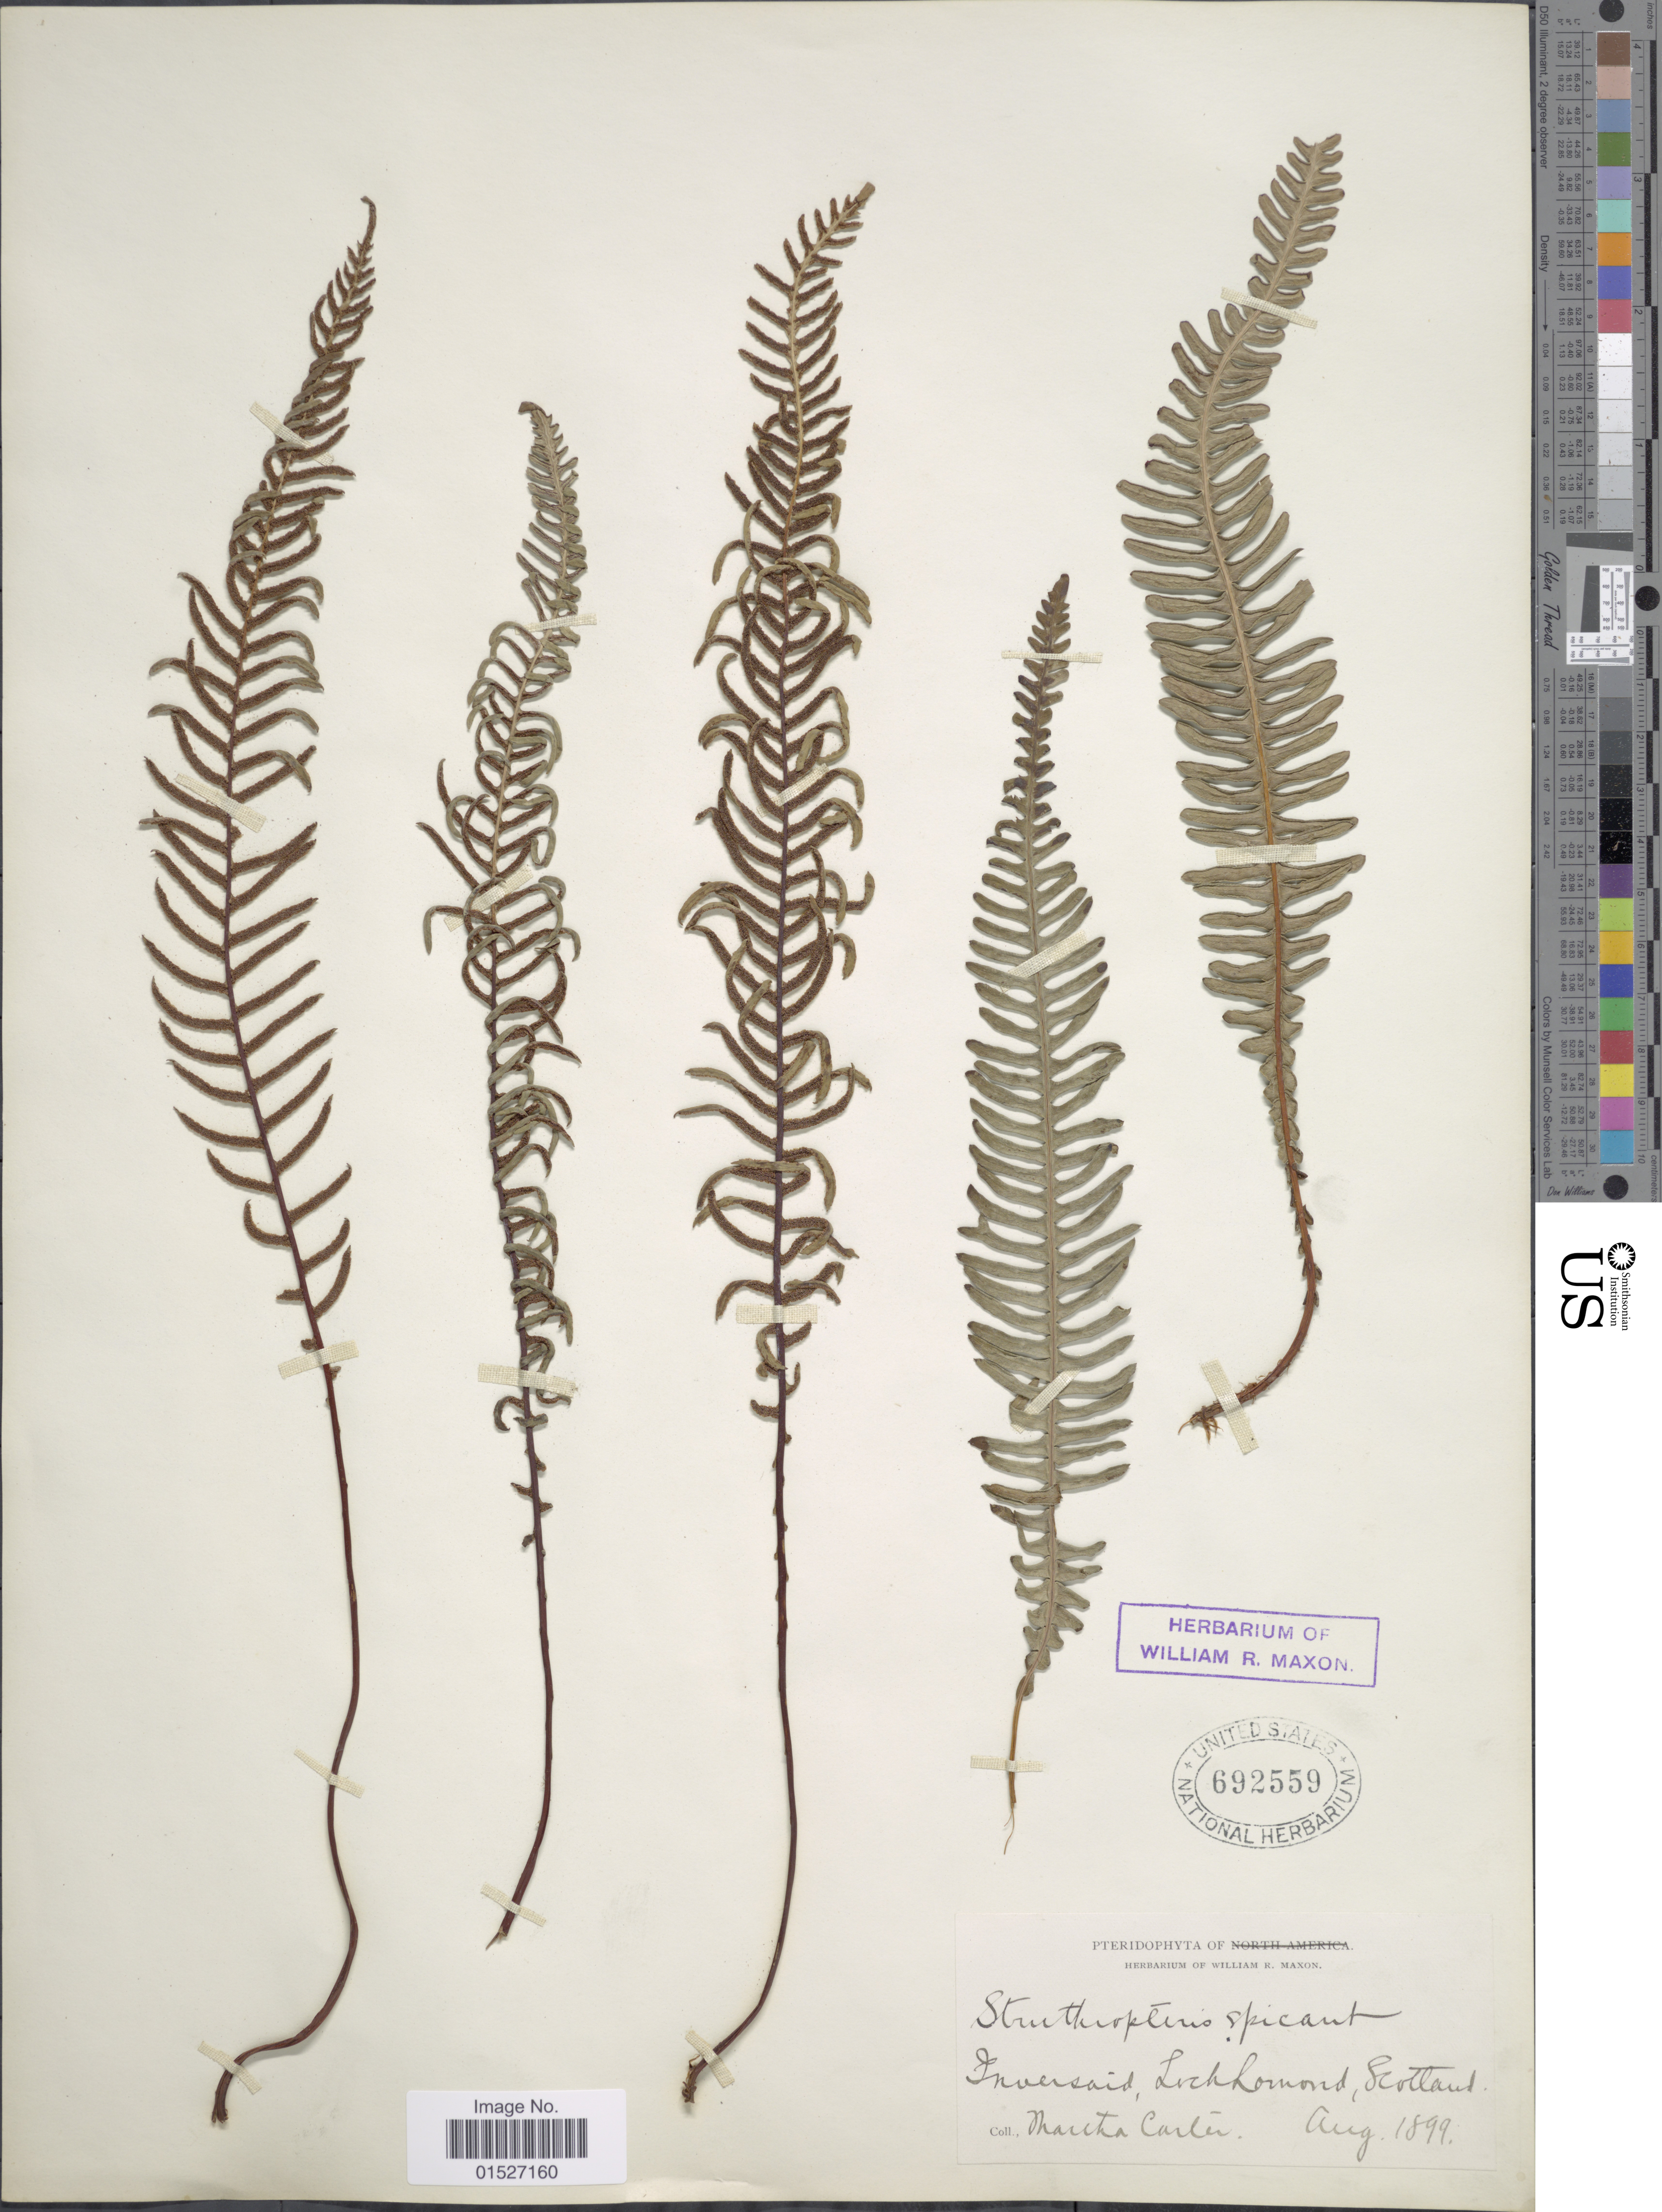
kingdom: Plantae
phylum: Tracheophyta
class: Polypodiopsida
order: Polypodiales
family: Blechnaceae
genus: Blechnum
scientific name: Blechnum spicant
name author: (L.) Sm.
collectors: M. Carter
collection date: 1899-08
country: United Kingdom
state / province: Scotland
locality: Inversnaid Loch Lomond.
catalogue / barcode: US 692559